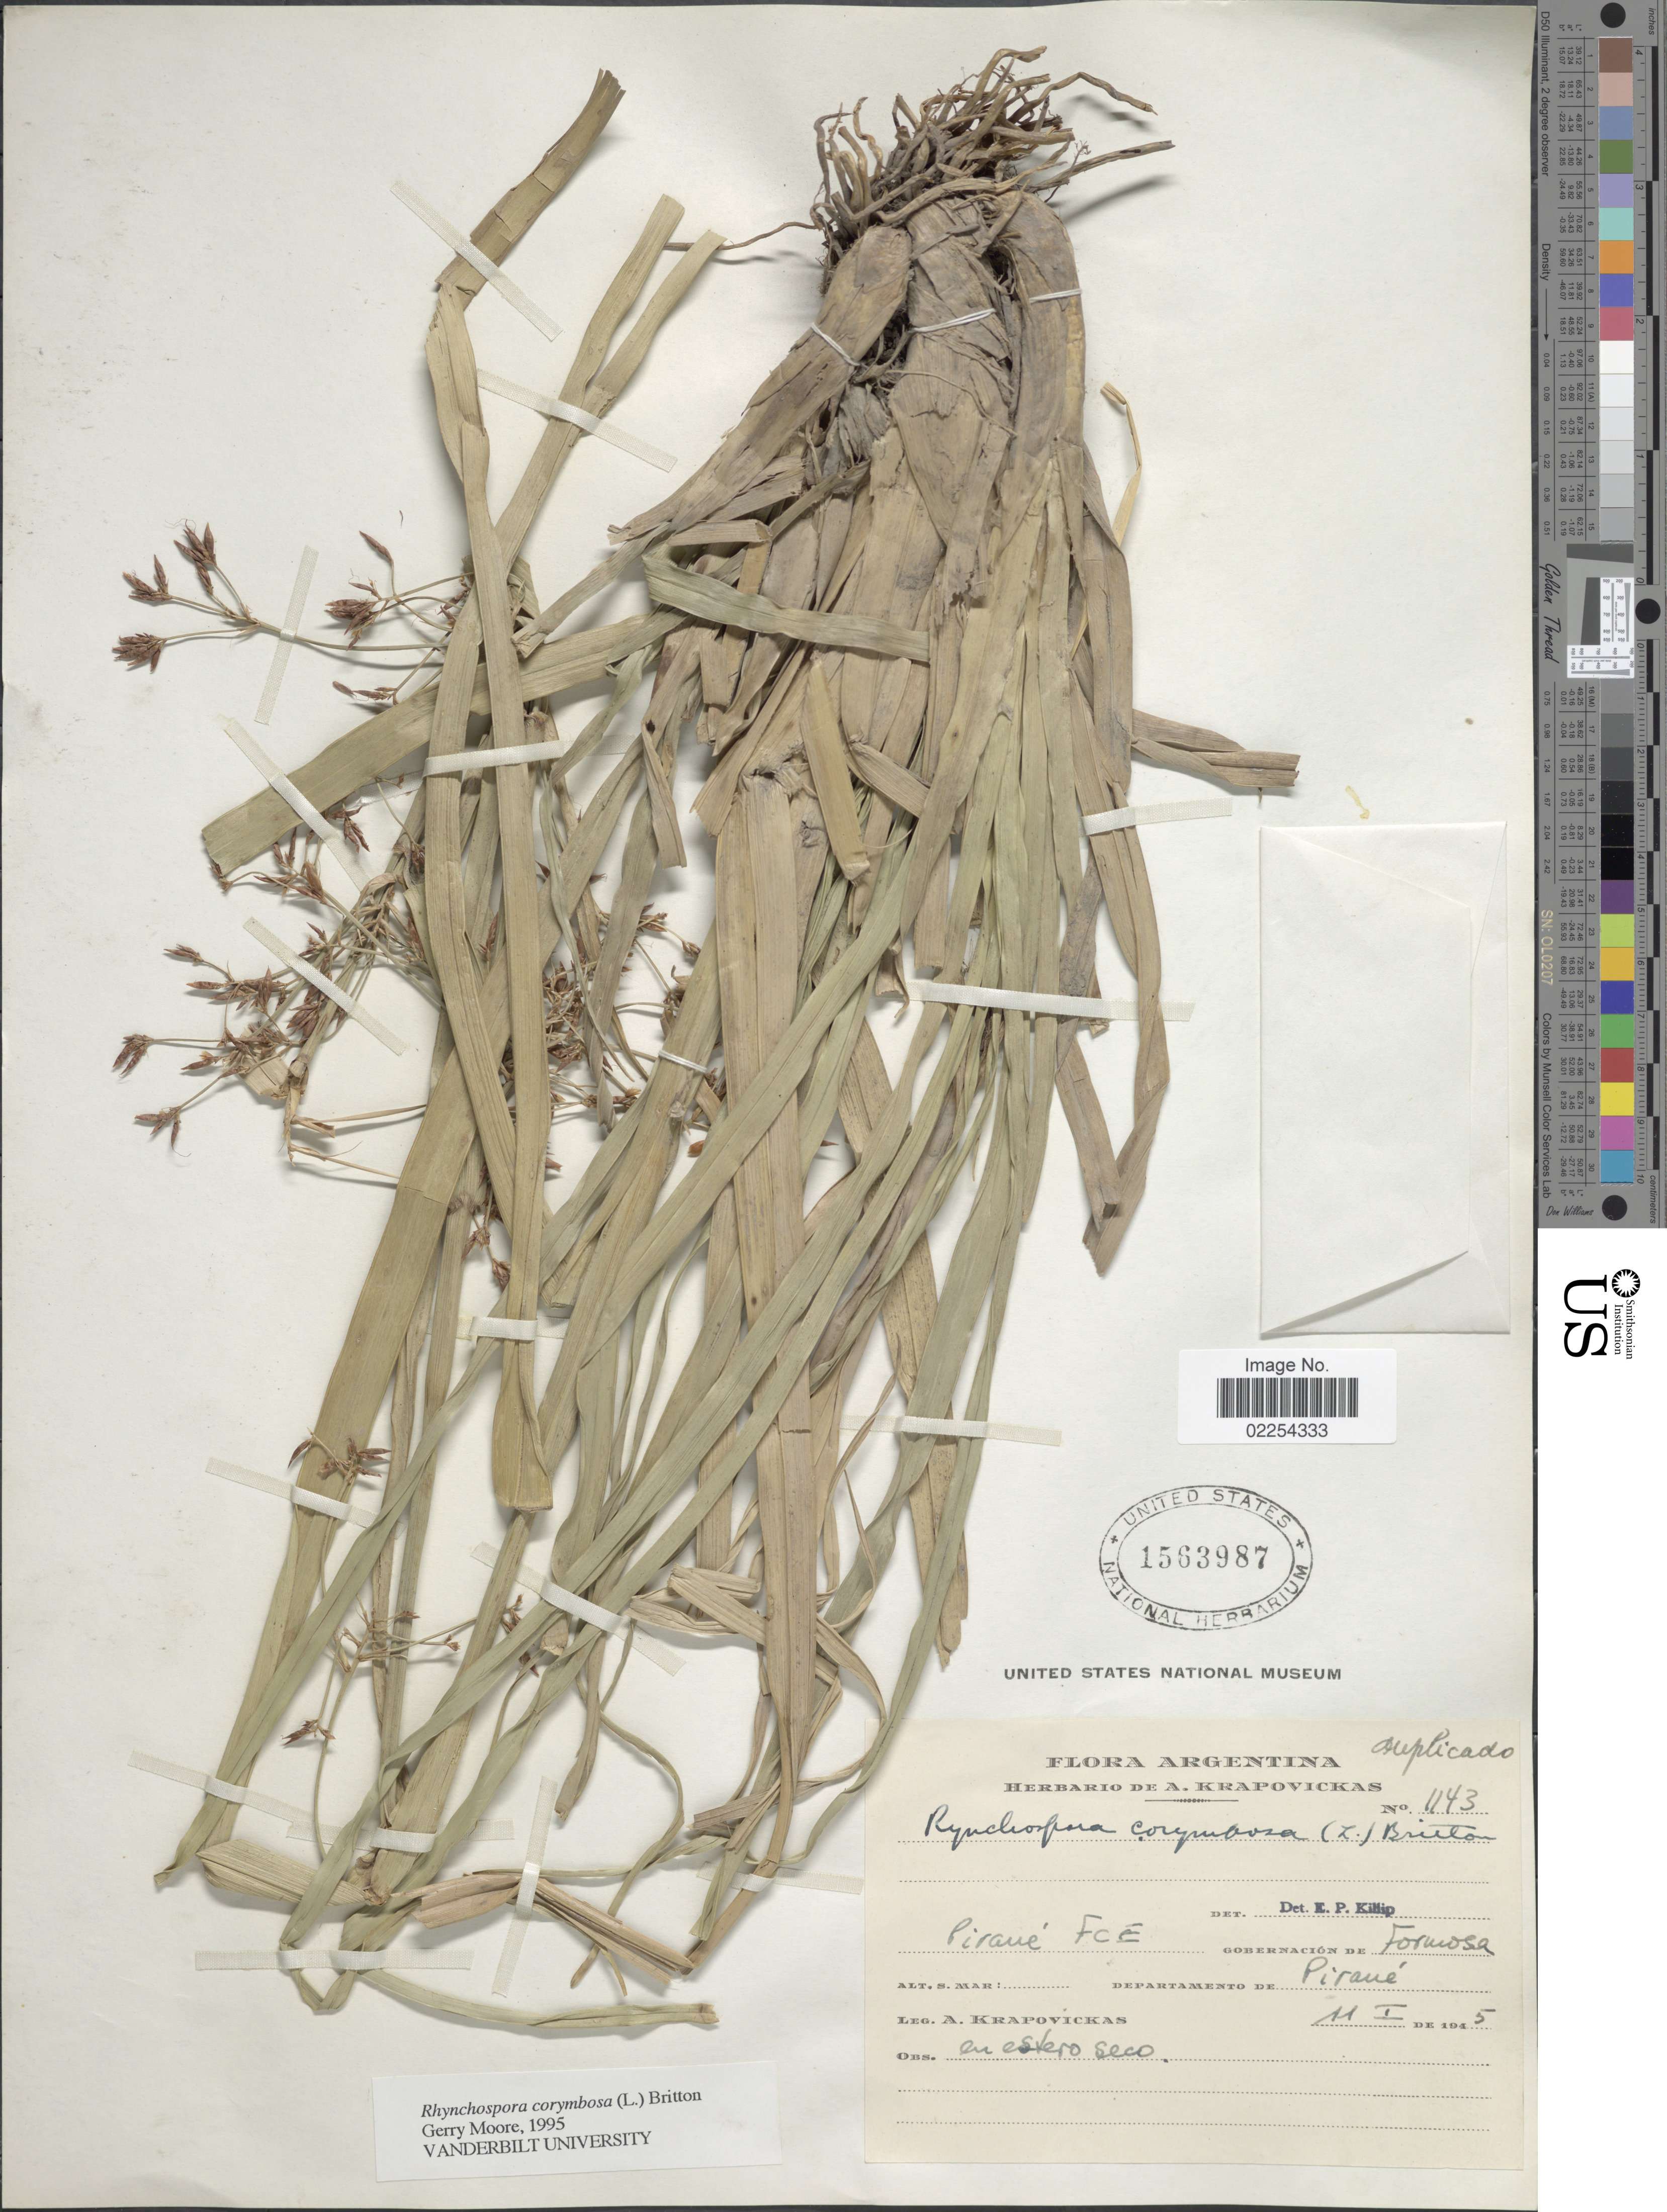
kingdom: Plantae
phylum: Tracheophyta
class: Liliopsida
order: Poales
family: Cyperaceae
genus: Rhynchospora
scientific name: Rhynchospora corymbosa var. chacoensis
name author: (Barros) Svenson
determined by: Weber, P., (ICN), Universidade Federal do Rio Grande do Sul (BRAZIL)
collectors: A. Krapovickas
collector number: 1143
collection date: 1945-01-11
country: Argentina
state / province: Formosa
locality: Pirané FCE, Gobernación de Formosa, Departamento de Pirané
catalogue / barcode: US 1563987